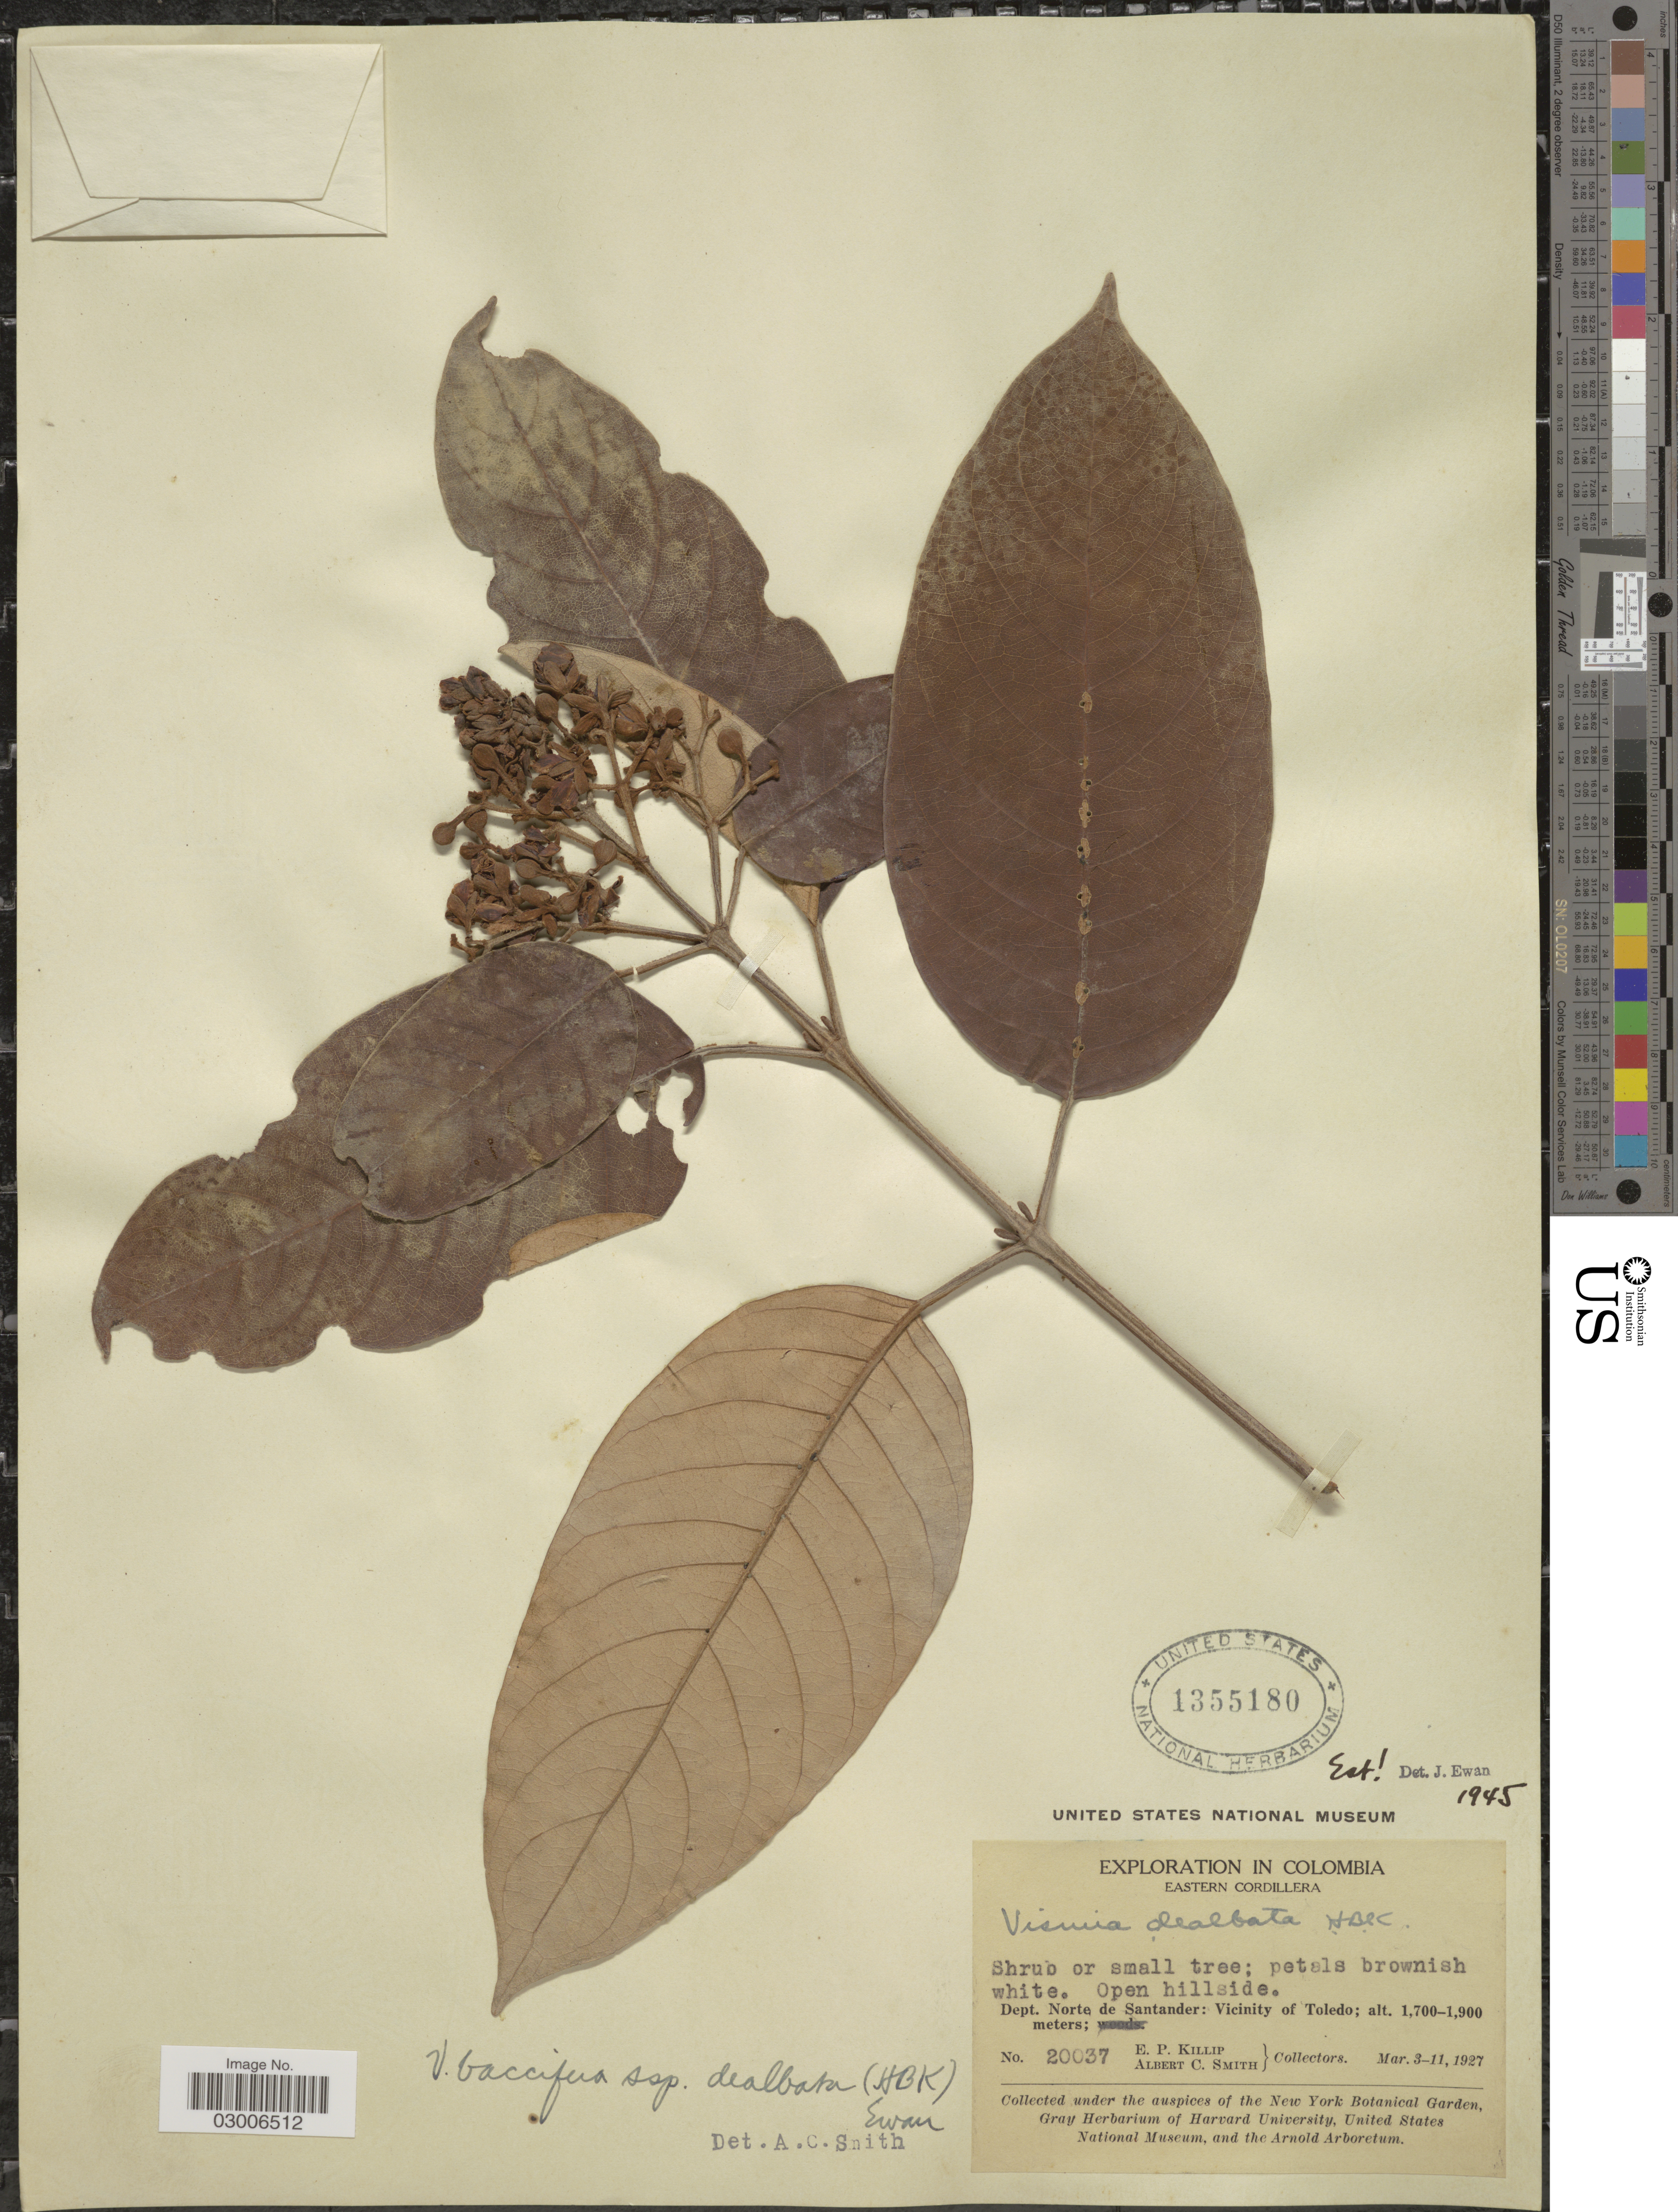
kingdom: Plantae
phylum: Tracheophyta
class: Magnoliopsida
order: Malpighiales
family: Hypericaceae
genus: Vismia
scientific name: Vismia baccifera subsp. dealbata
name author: (Kunth) Ewan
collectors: E. P. Killip & A. C. Smith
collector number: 20037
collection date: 1927-03-03/1927-03-11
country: Colombia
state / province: Norte de Santander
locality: Eastern Cordillera, Dept. Norte de Santander: Vicinity of Toledo.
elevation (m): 1700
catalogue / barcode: US 1355180